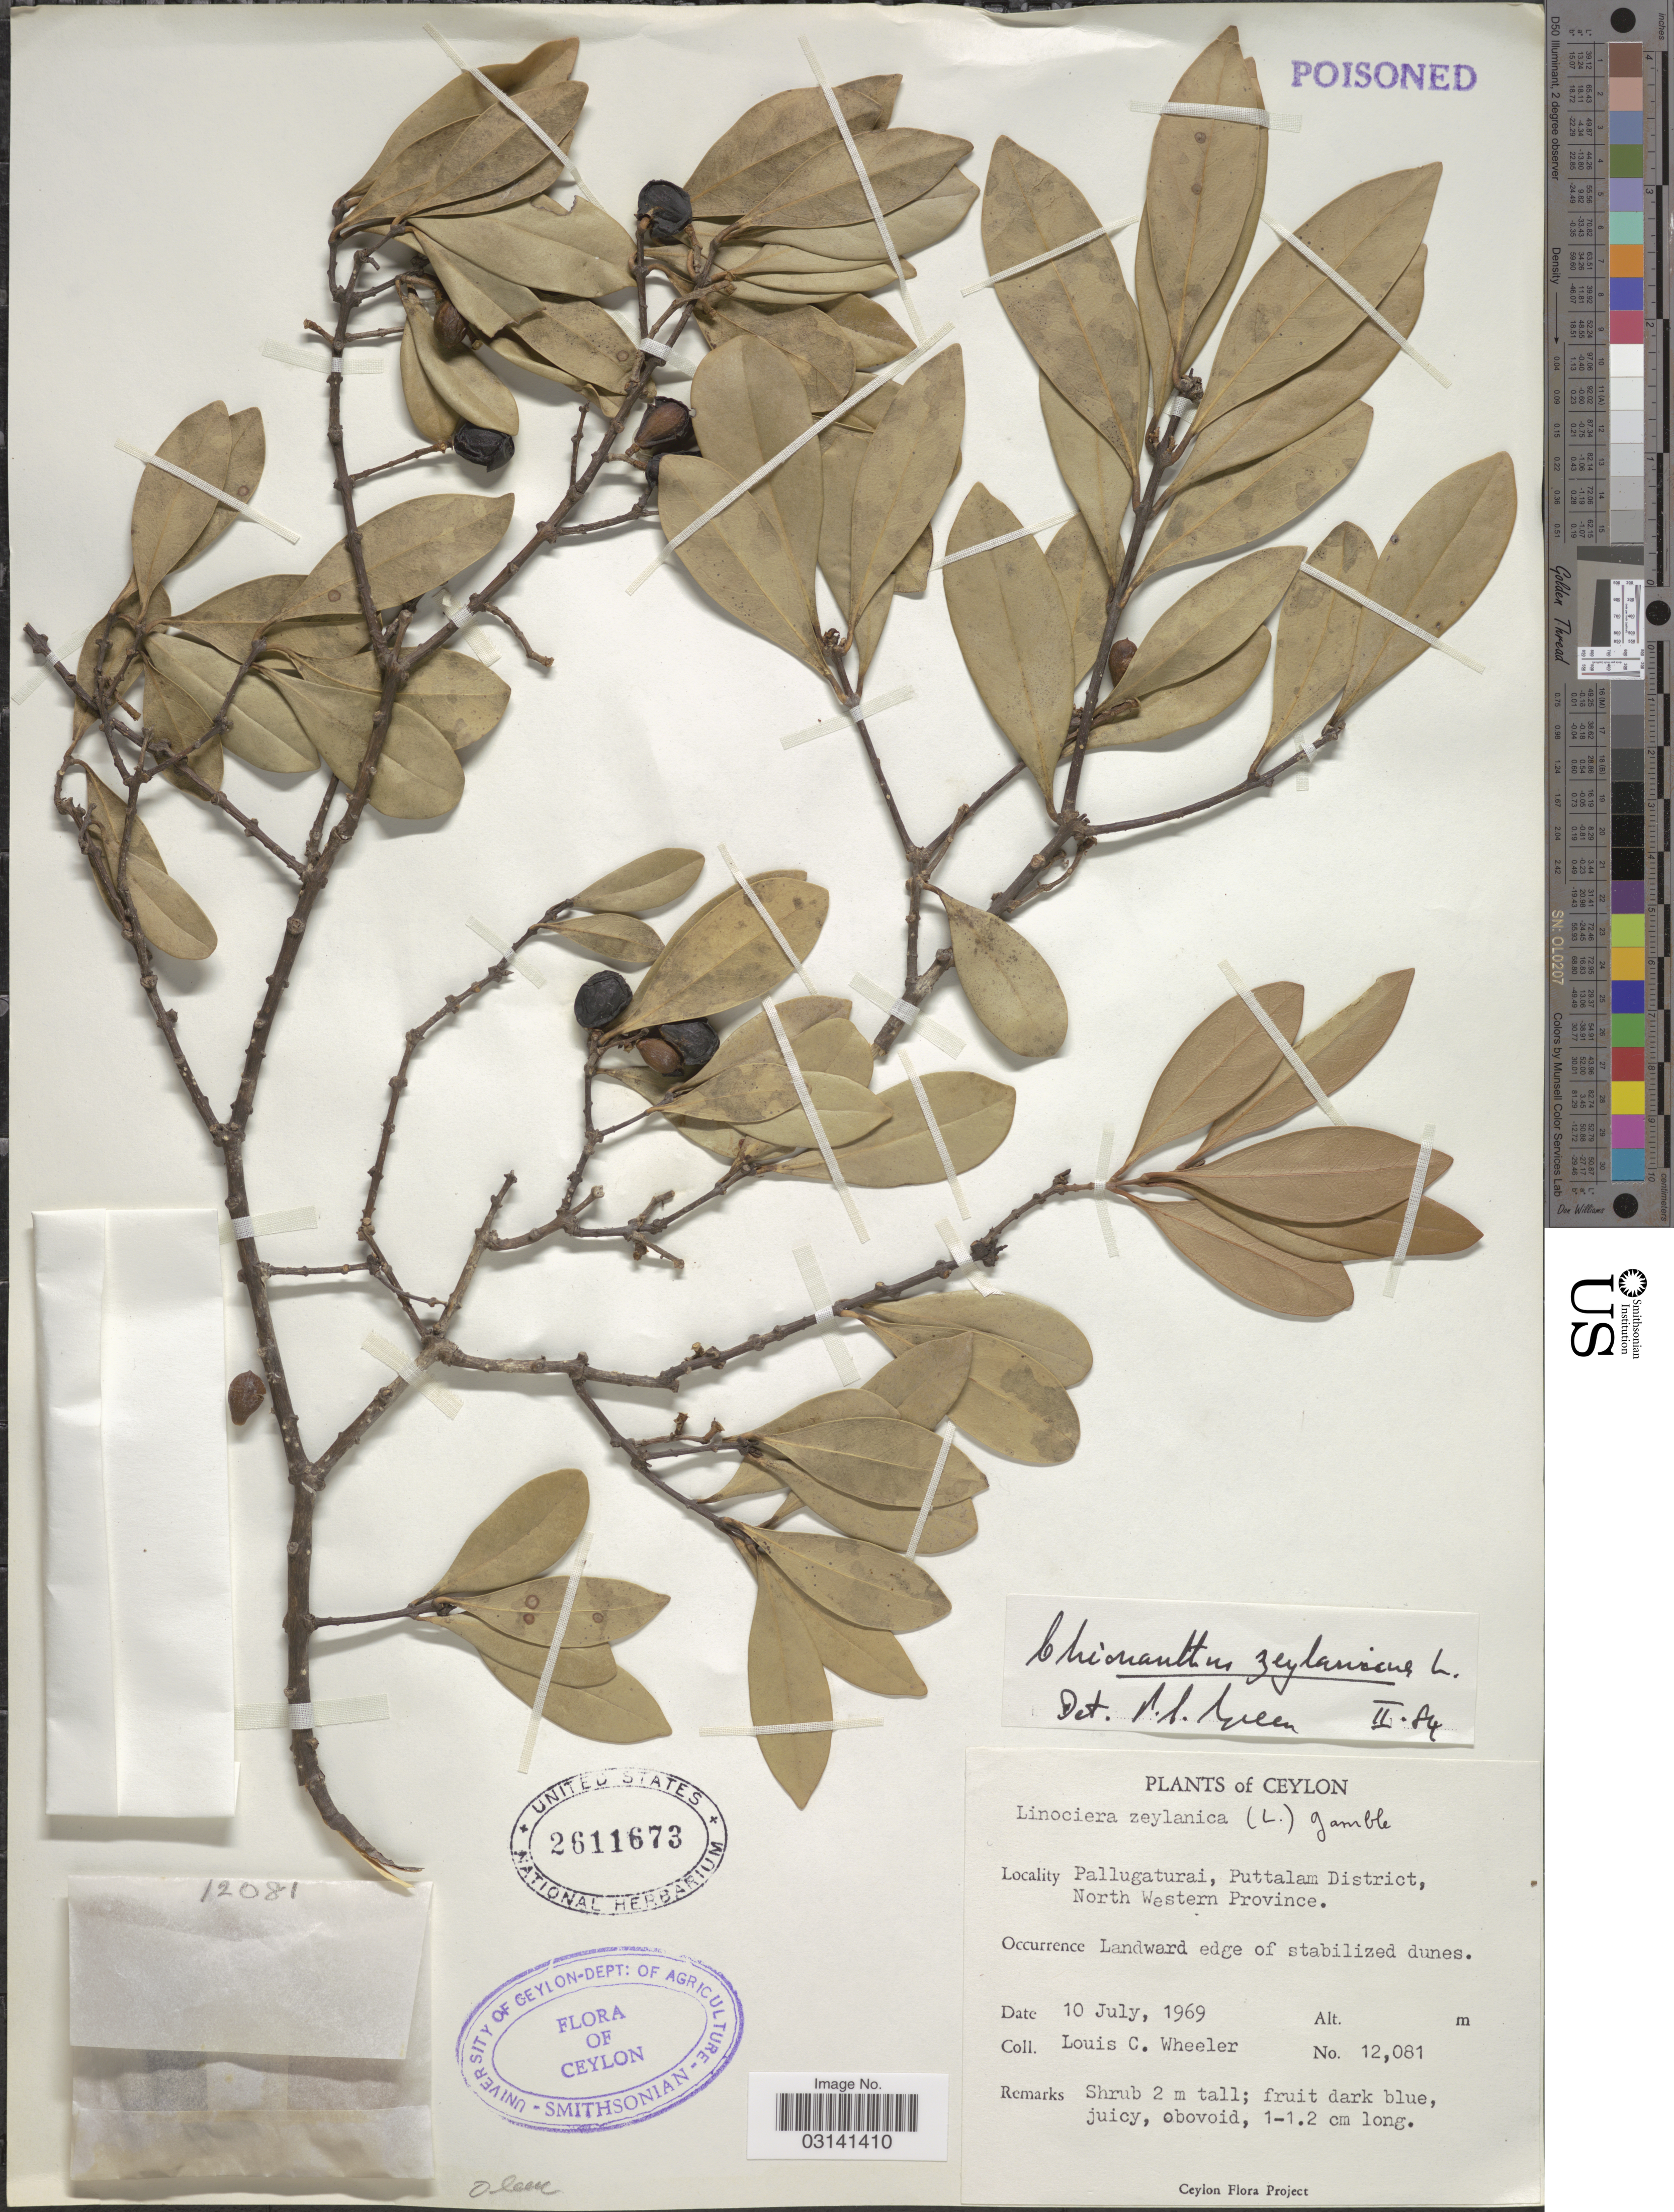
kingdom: Plantae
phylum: Tracheophyta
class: Magnoliopsida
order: Lamiales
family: Oleaceae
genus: Chionanthus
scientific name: Chionanthus zeylanicus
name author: L.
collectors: L. C. Wheeler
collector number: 12081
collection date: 1969-07-10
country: Sri Lanka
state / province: North Western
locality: Ceylon. Pallugaturai, Puttalam District. Landward edge.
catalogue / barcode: US 2611673